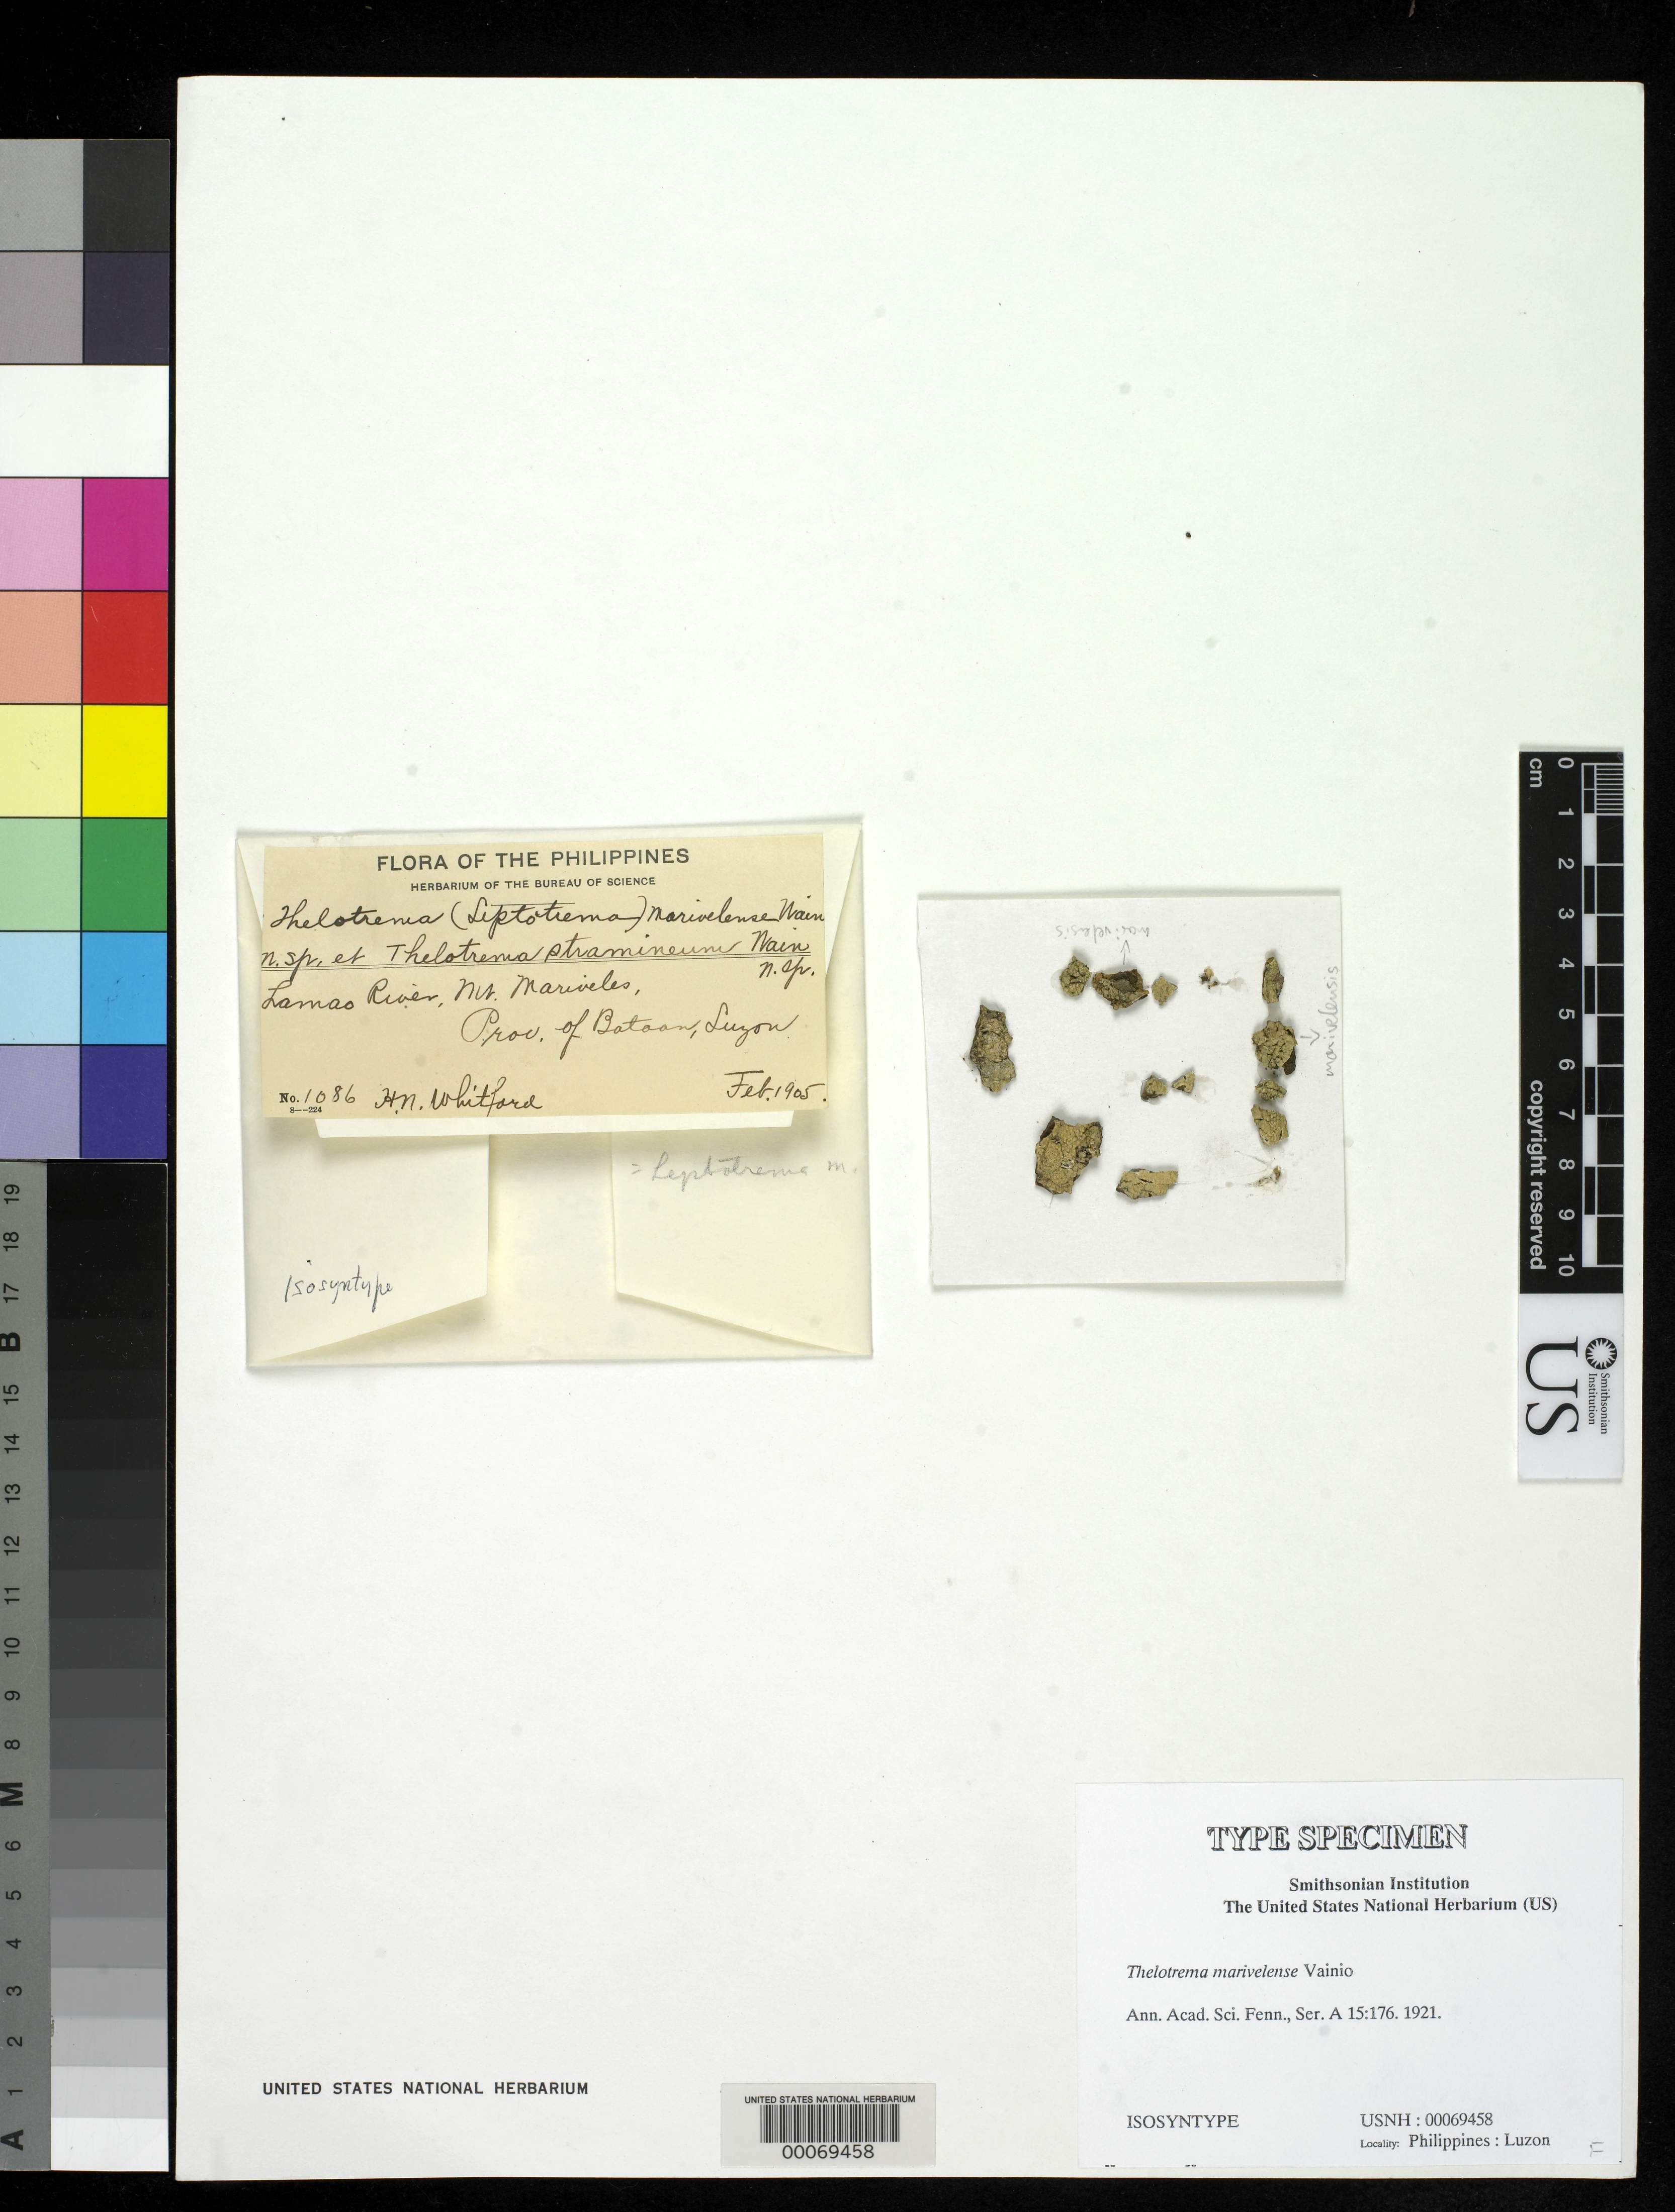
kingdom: Fungi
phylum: Ascomycota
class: Lecanoromycetes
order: Ostropales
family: Graphidaceae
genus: Thelotrema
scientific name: Thelotrema marivelense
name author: Vain.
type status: Isosyntype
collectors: H. N. Whitford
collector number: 1086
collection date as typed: Feb 1905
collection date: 1905-02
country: Philippines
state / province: Central Luzon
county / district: Bataan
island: Luzon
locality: Lamao River, Mt Mariveles, Province of Bataan, Luzon